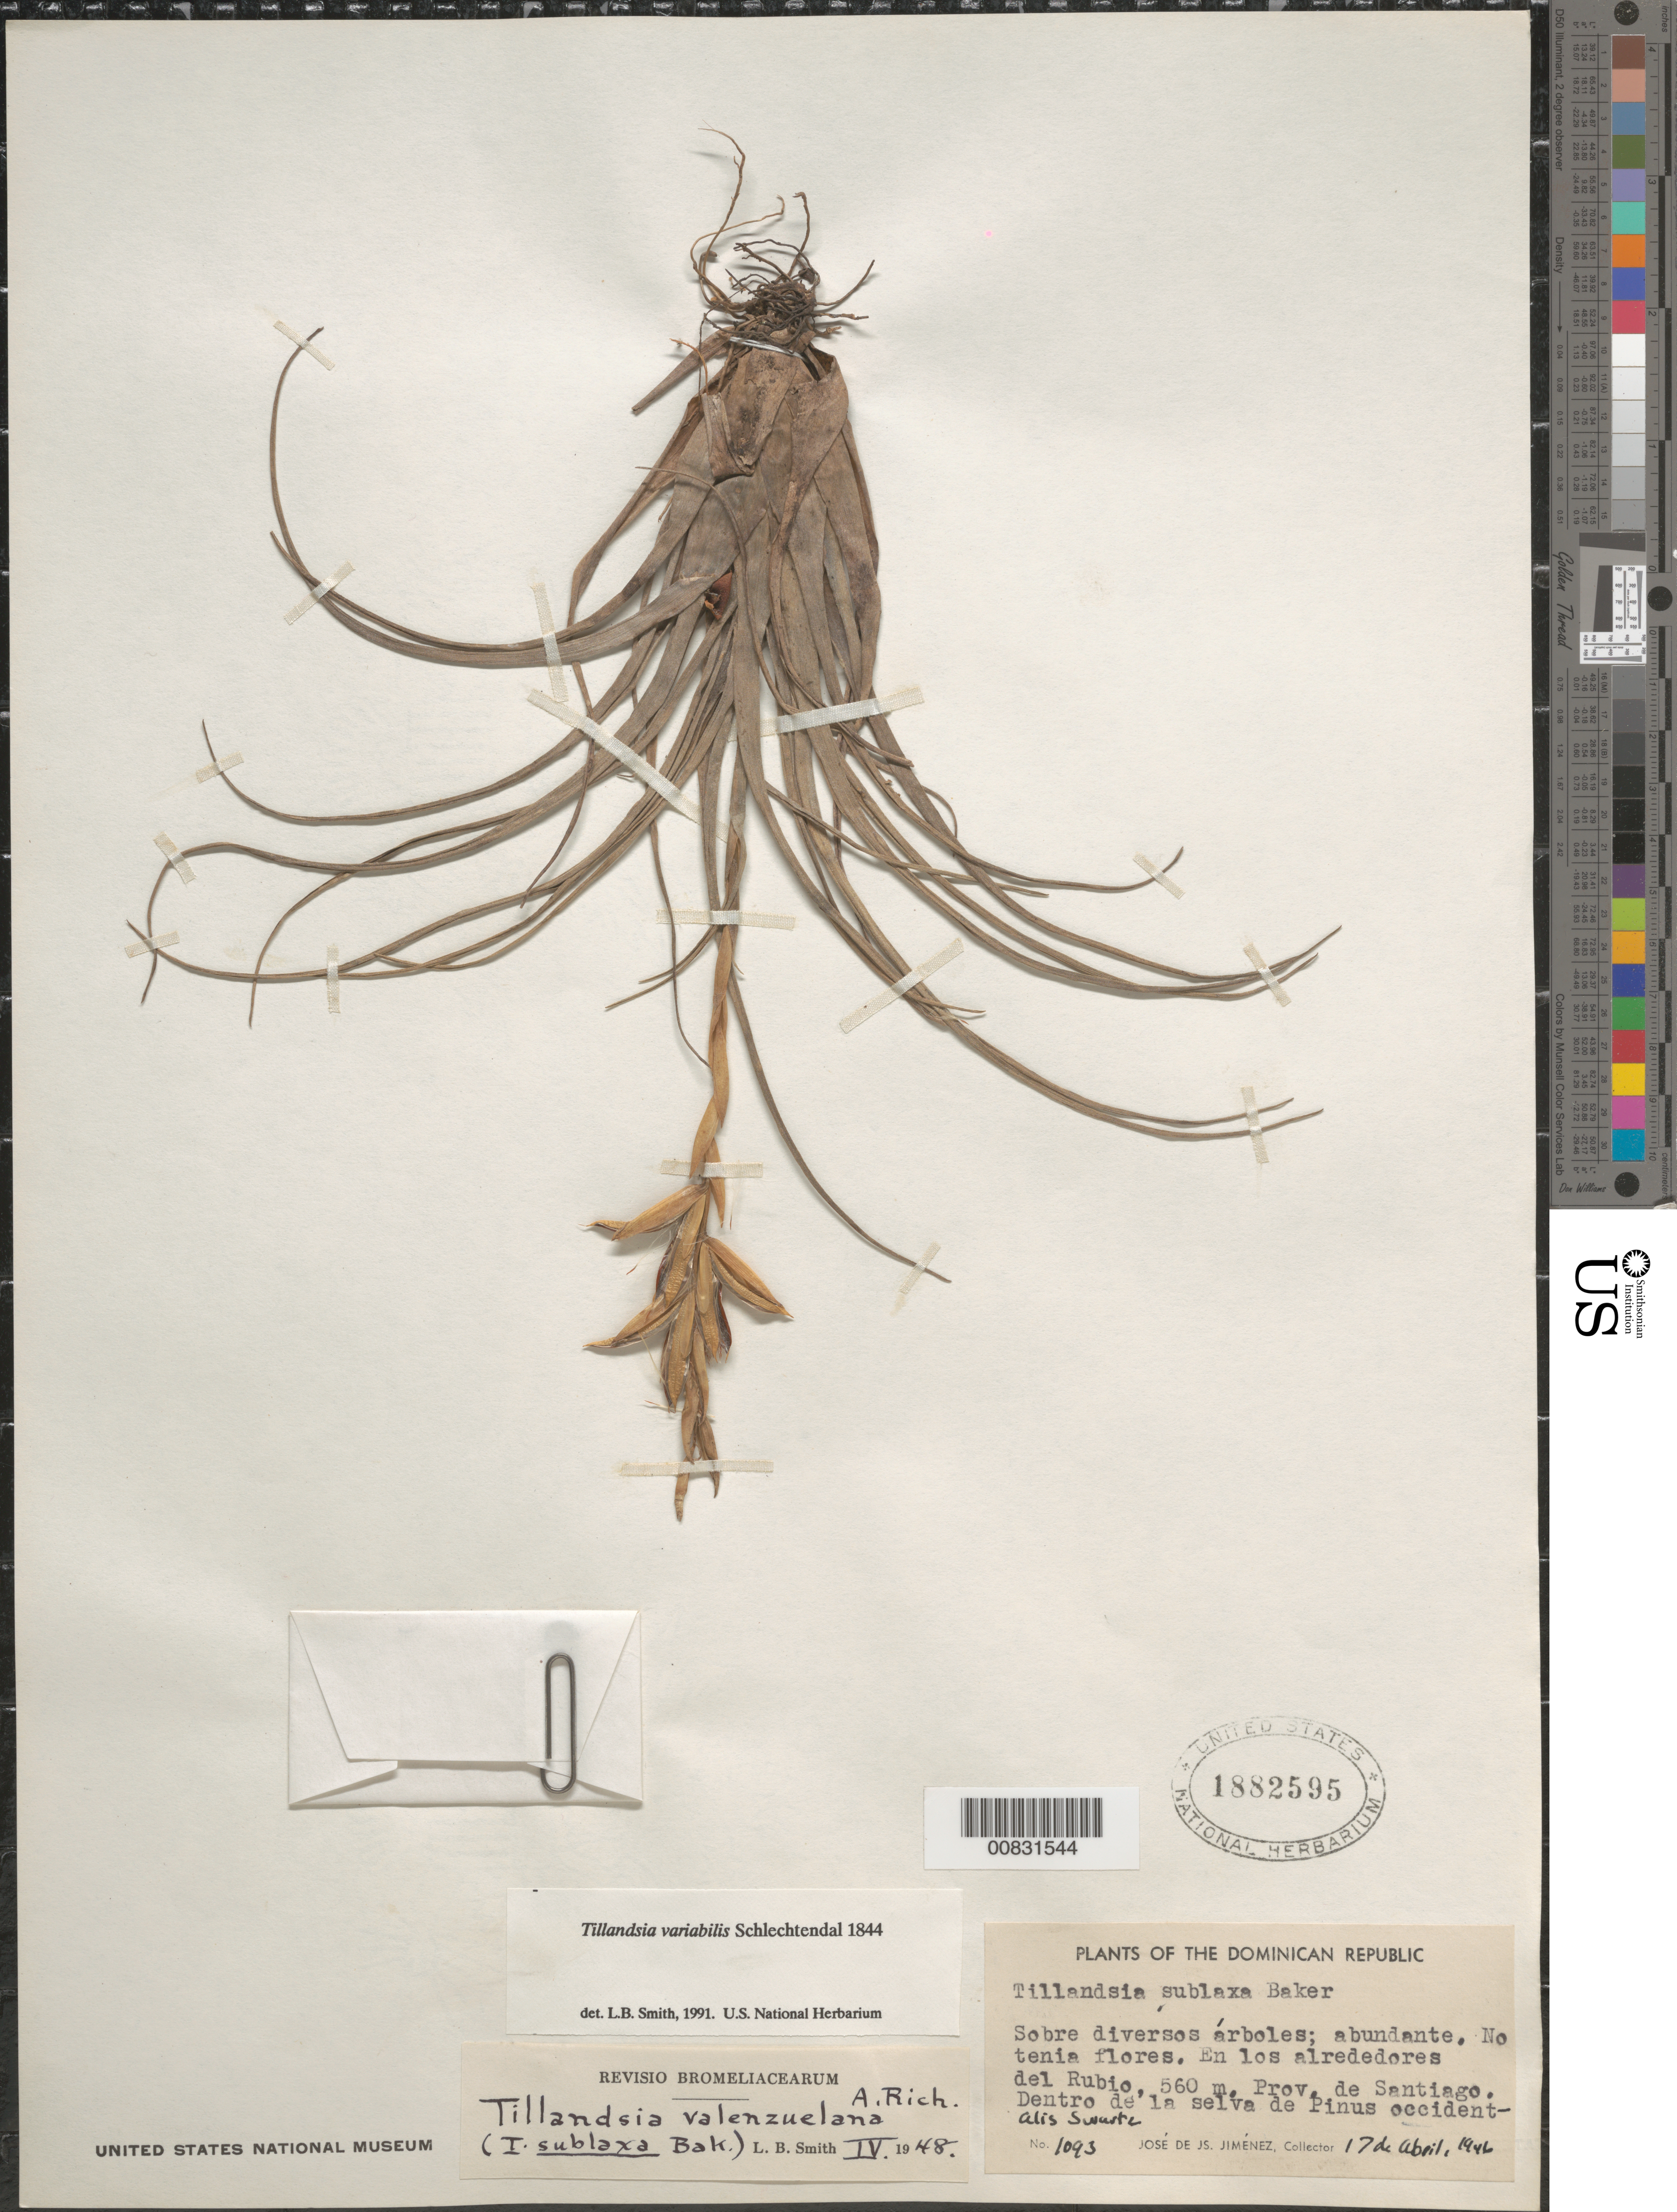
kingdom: Plantae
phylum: Tracheophyta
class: Liliopsida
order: Poales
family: Bromeliaceae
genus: Tillandsia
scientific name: Tillandsia variabilis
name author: Schltdl.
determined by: Smith, Lyman B., (US), NMNH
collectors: J. J. Jiménez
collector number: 1093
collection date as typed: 17 Apr 1946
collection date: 1946-04-17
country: Dominican Republic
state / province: Santiago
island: Hispaniola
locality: En los alrededores de Rubio.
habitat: Sobre diversos árboles. Dentro de la selva de Pinus occidentalis Swartz.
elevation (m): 560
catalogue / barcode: US 1882595